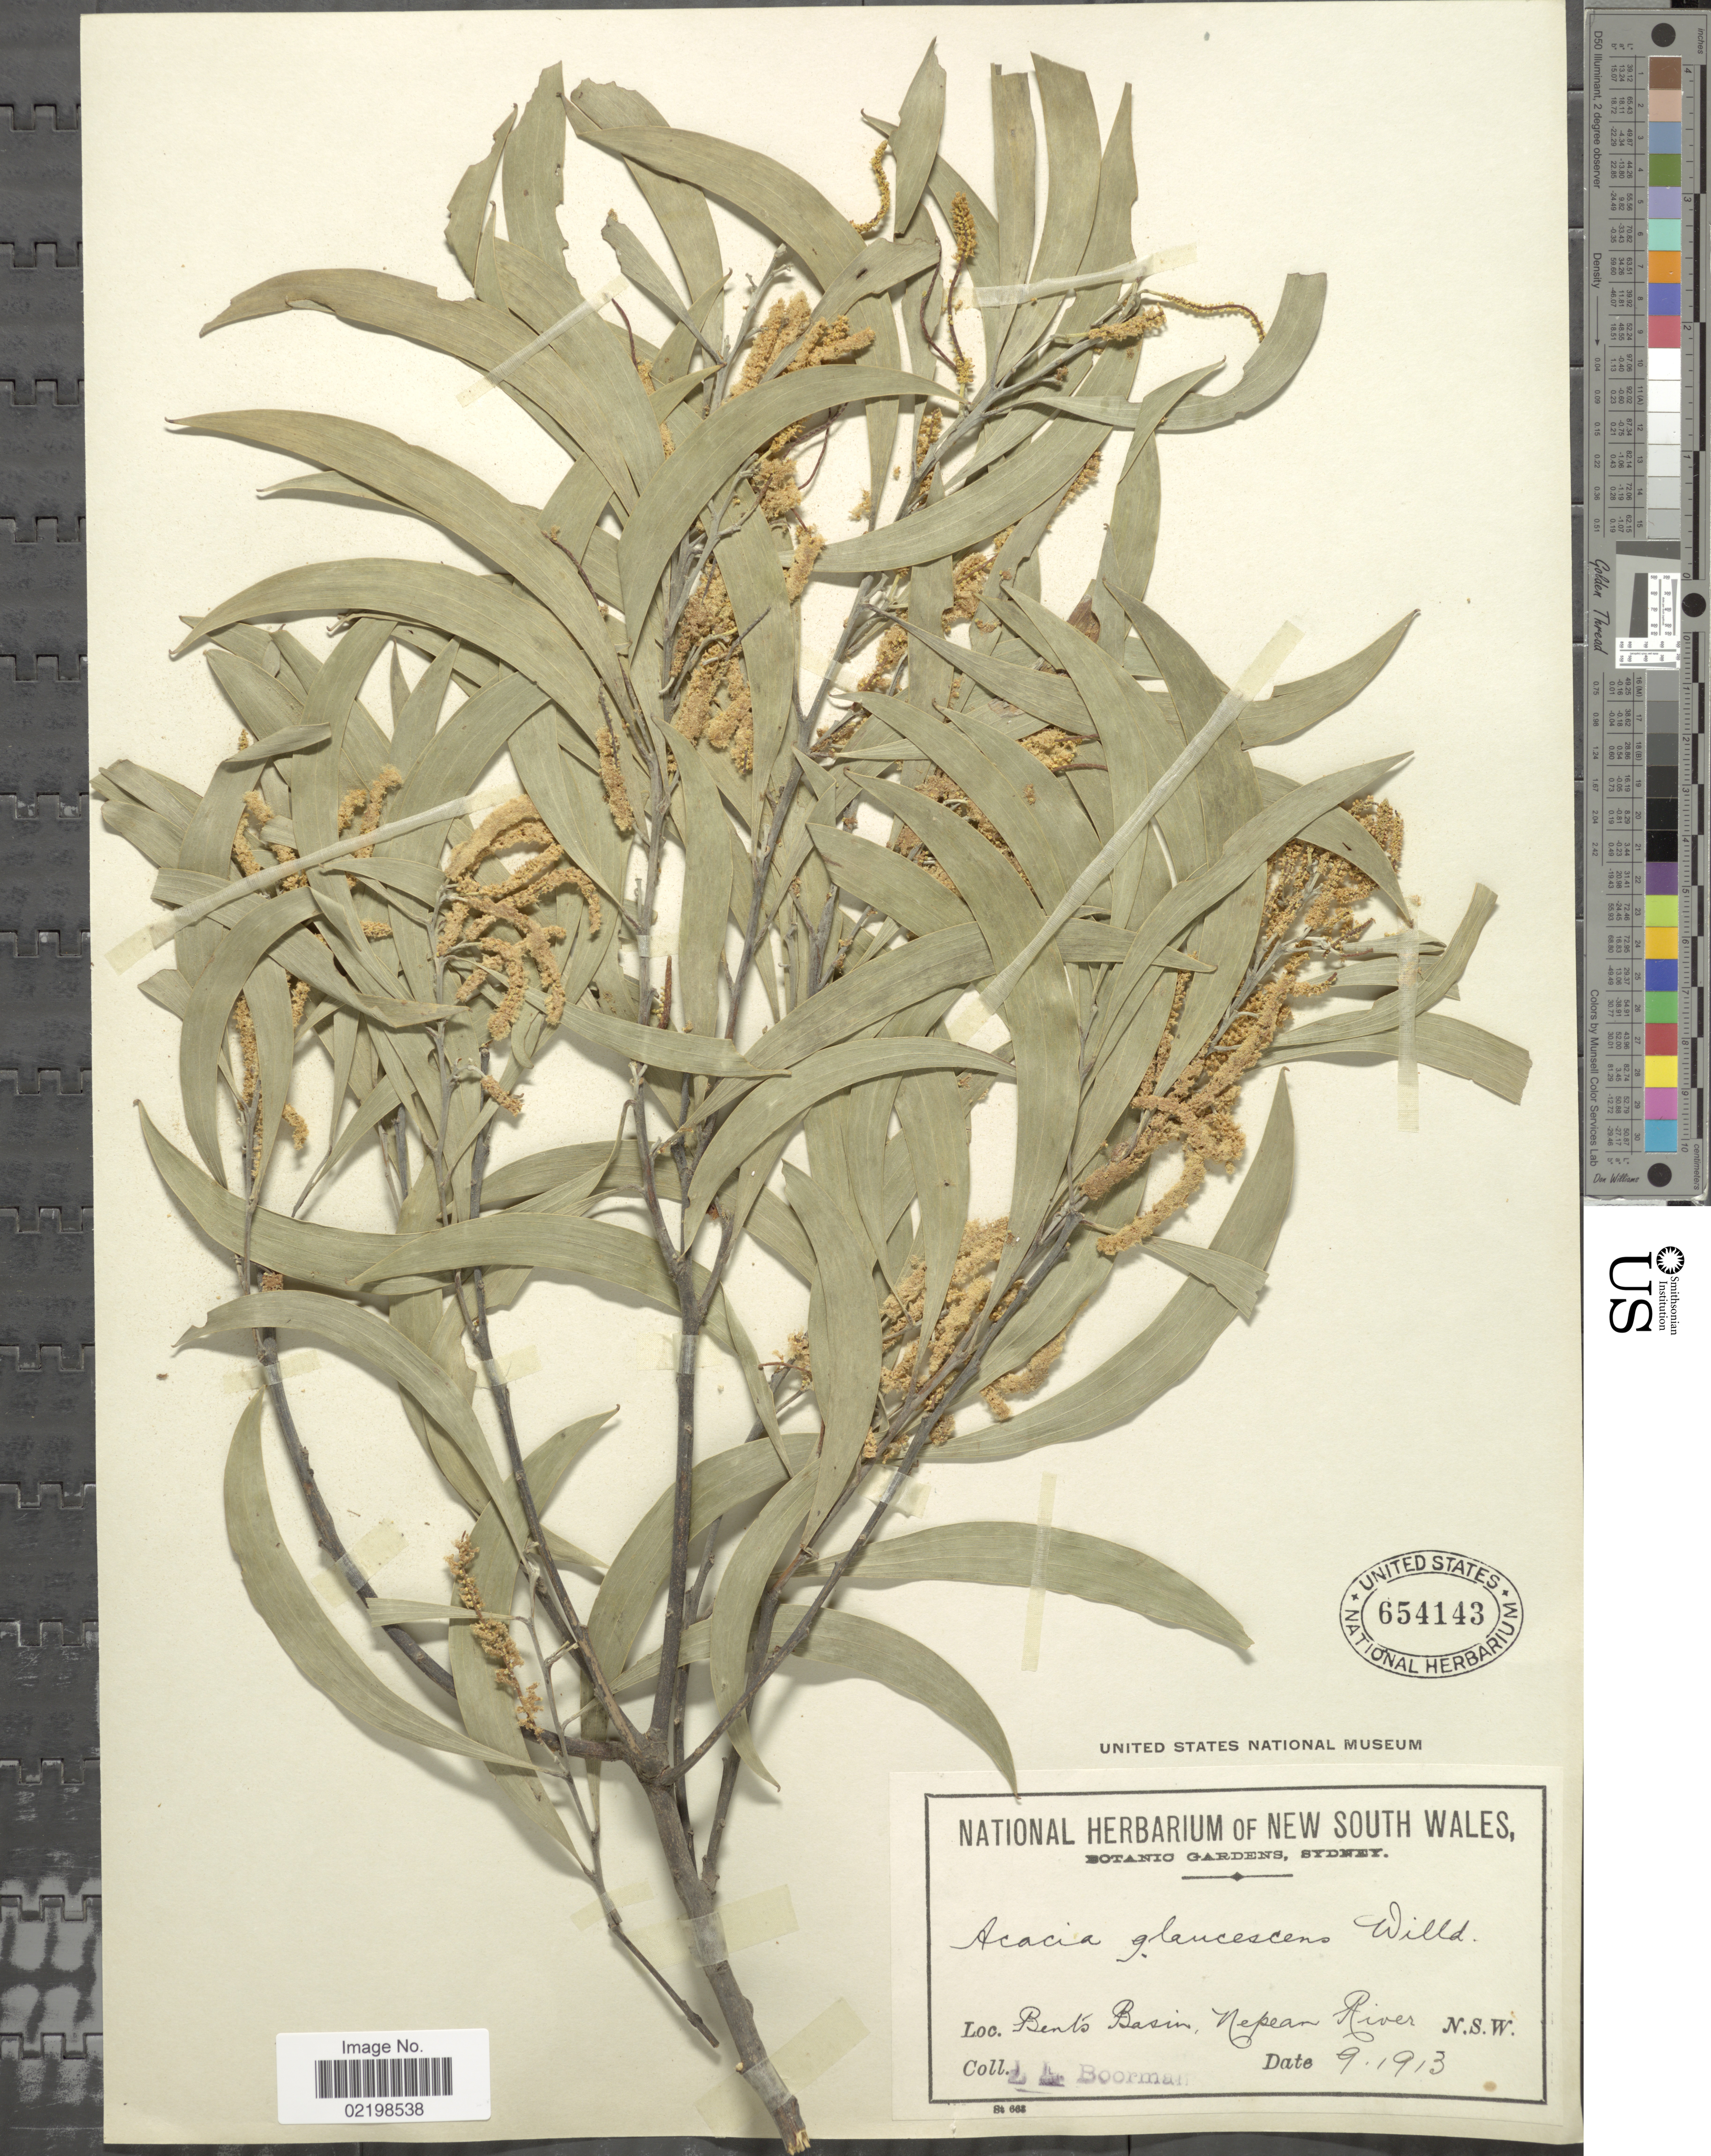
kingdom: Plantae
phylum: Tracheophyta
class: Magnoliopsida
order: Fabales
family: Fabaceae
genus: Acacia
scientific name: Acacia glaucescens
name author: Willd.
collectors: J. Boorman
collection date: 1913-09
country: Australia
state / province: New South Wales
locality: Bents Basin, Nepean River, N.S.W.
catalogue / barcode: US 654143